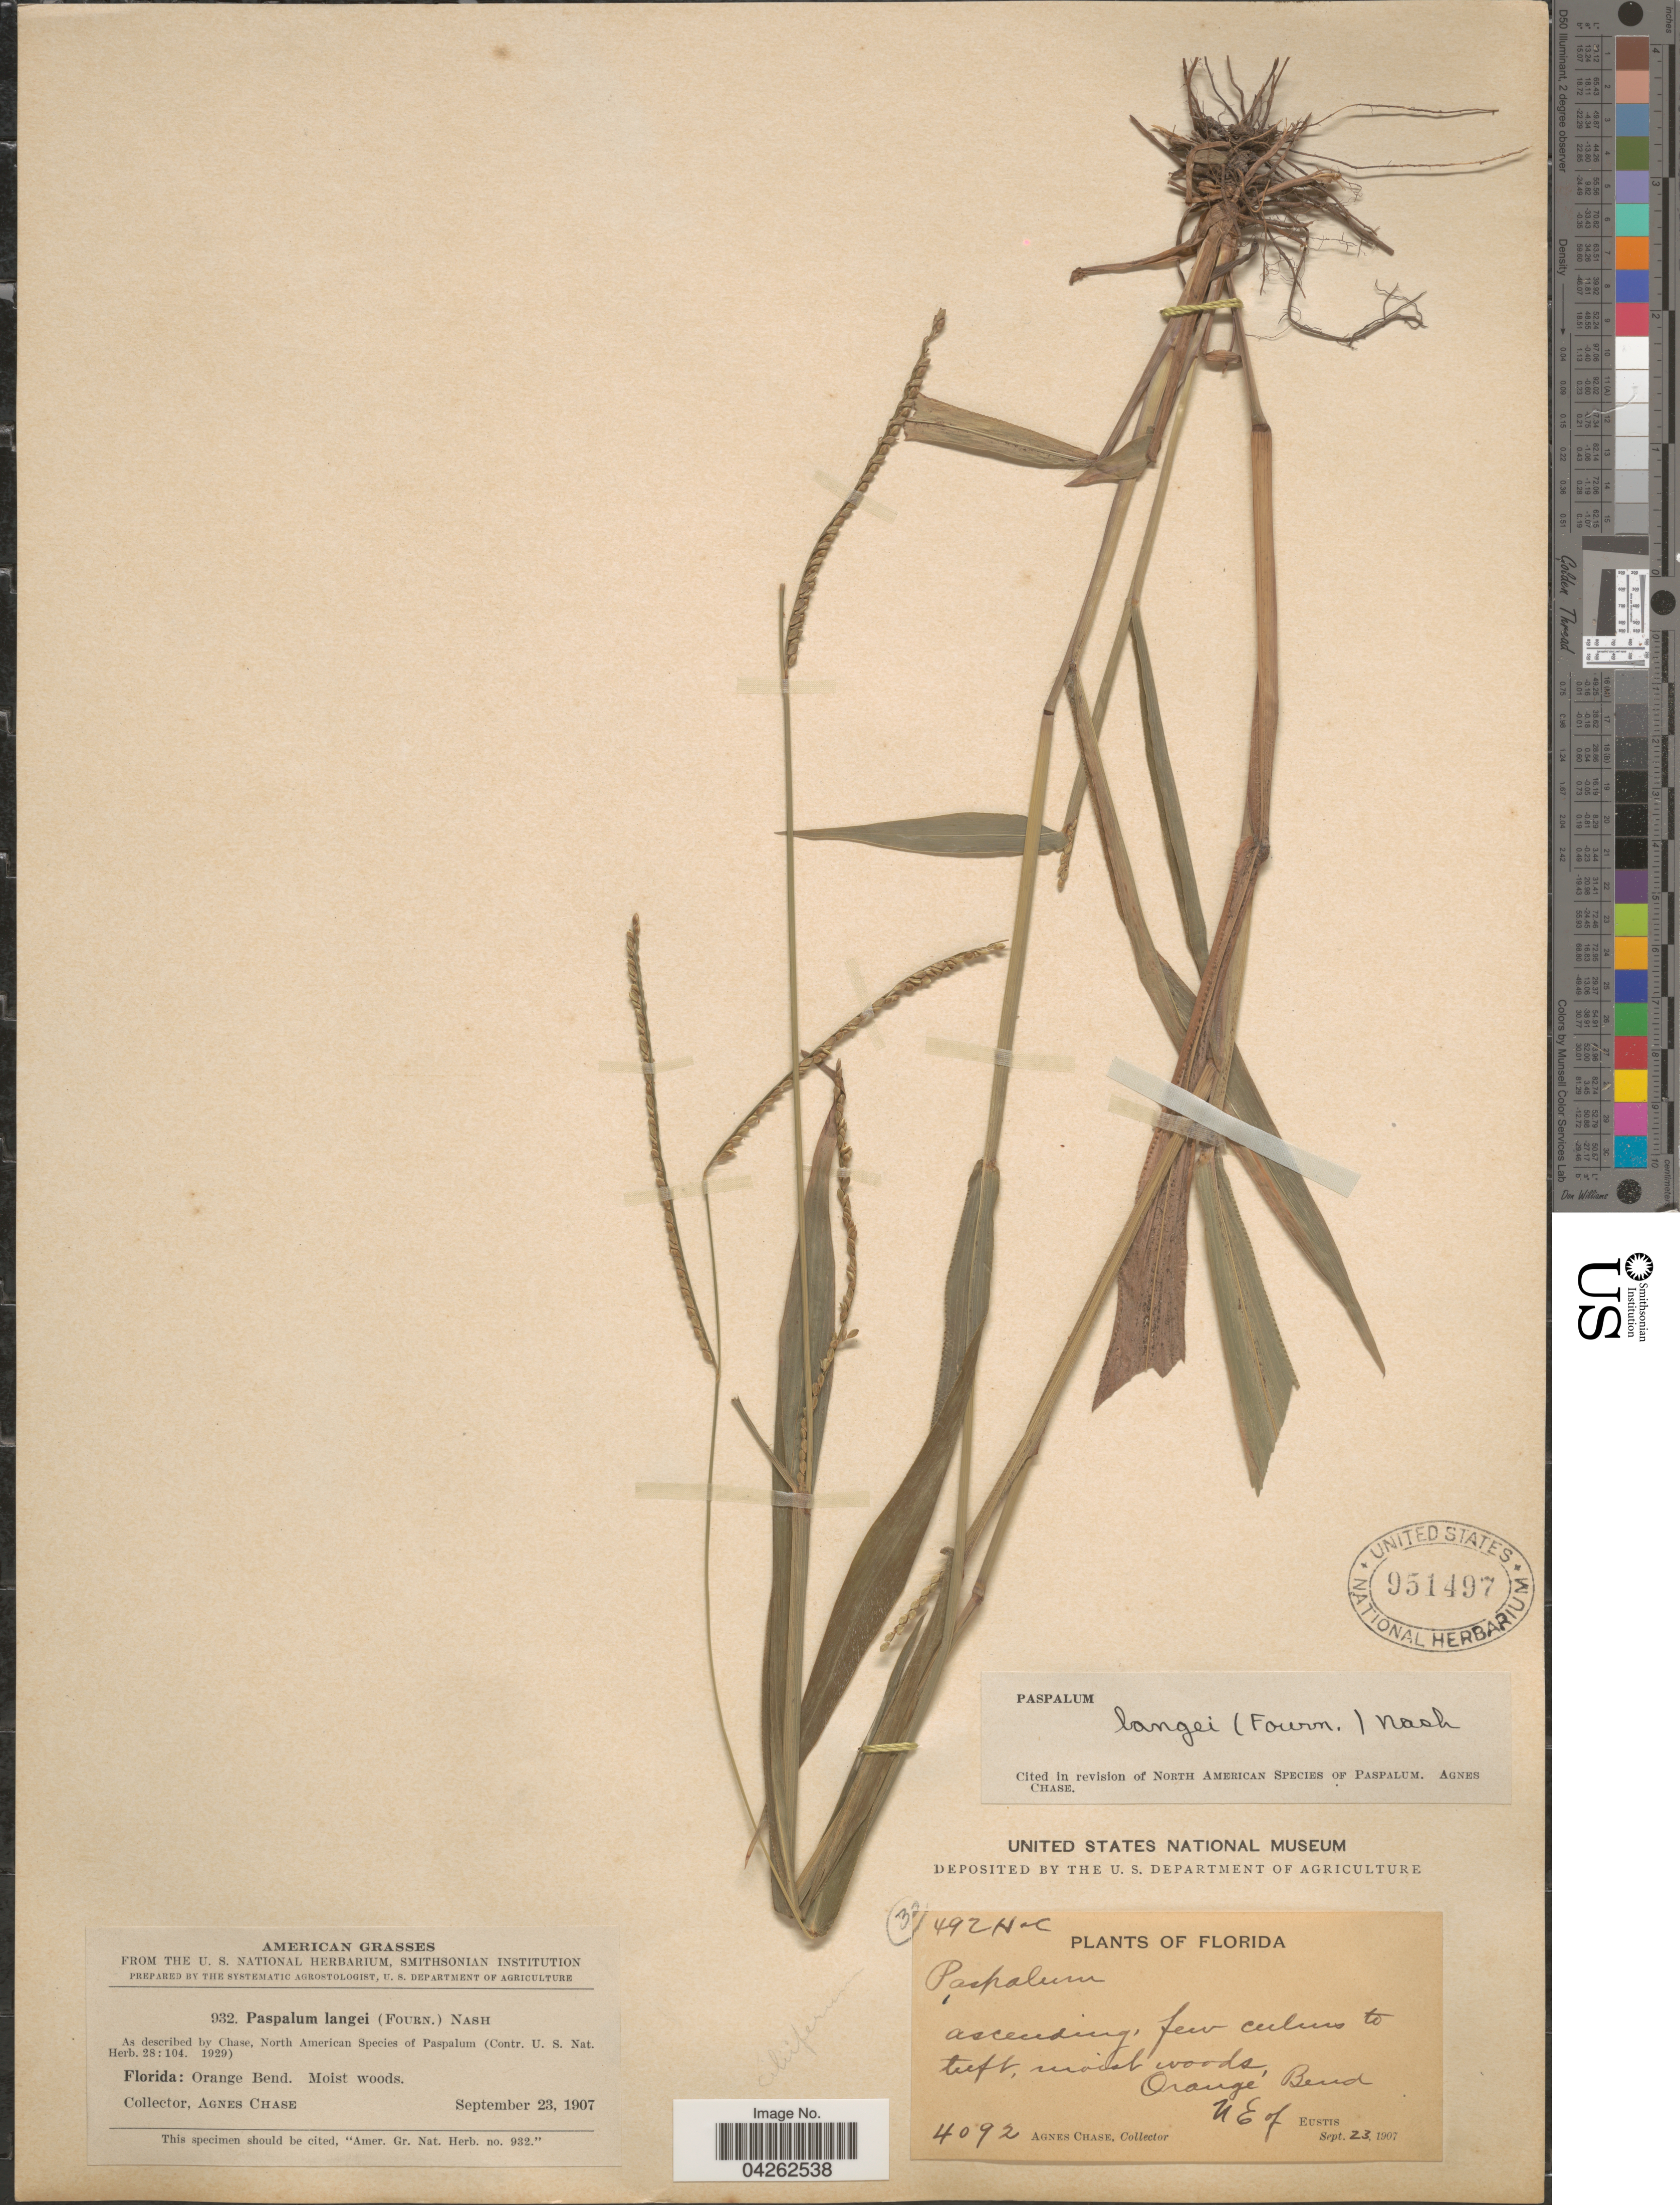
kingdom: Plantae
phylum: Tracheophyta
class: Liliopsida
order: Poales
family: Poaceae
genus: Paspalum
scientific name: Paspalum langei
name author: (E. Fourn.) Nash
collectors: A. Chase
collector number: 4092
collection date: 1907-09-23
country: United States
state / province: Florida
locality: Orange Bend. NE of Eustis.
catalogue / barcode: US 951497